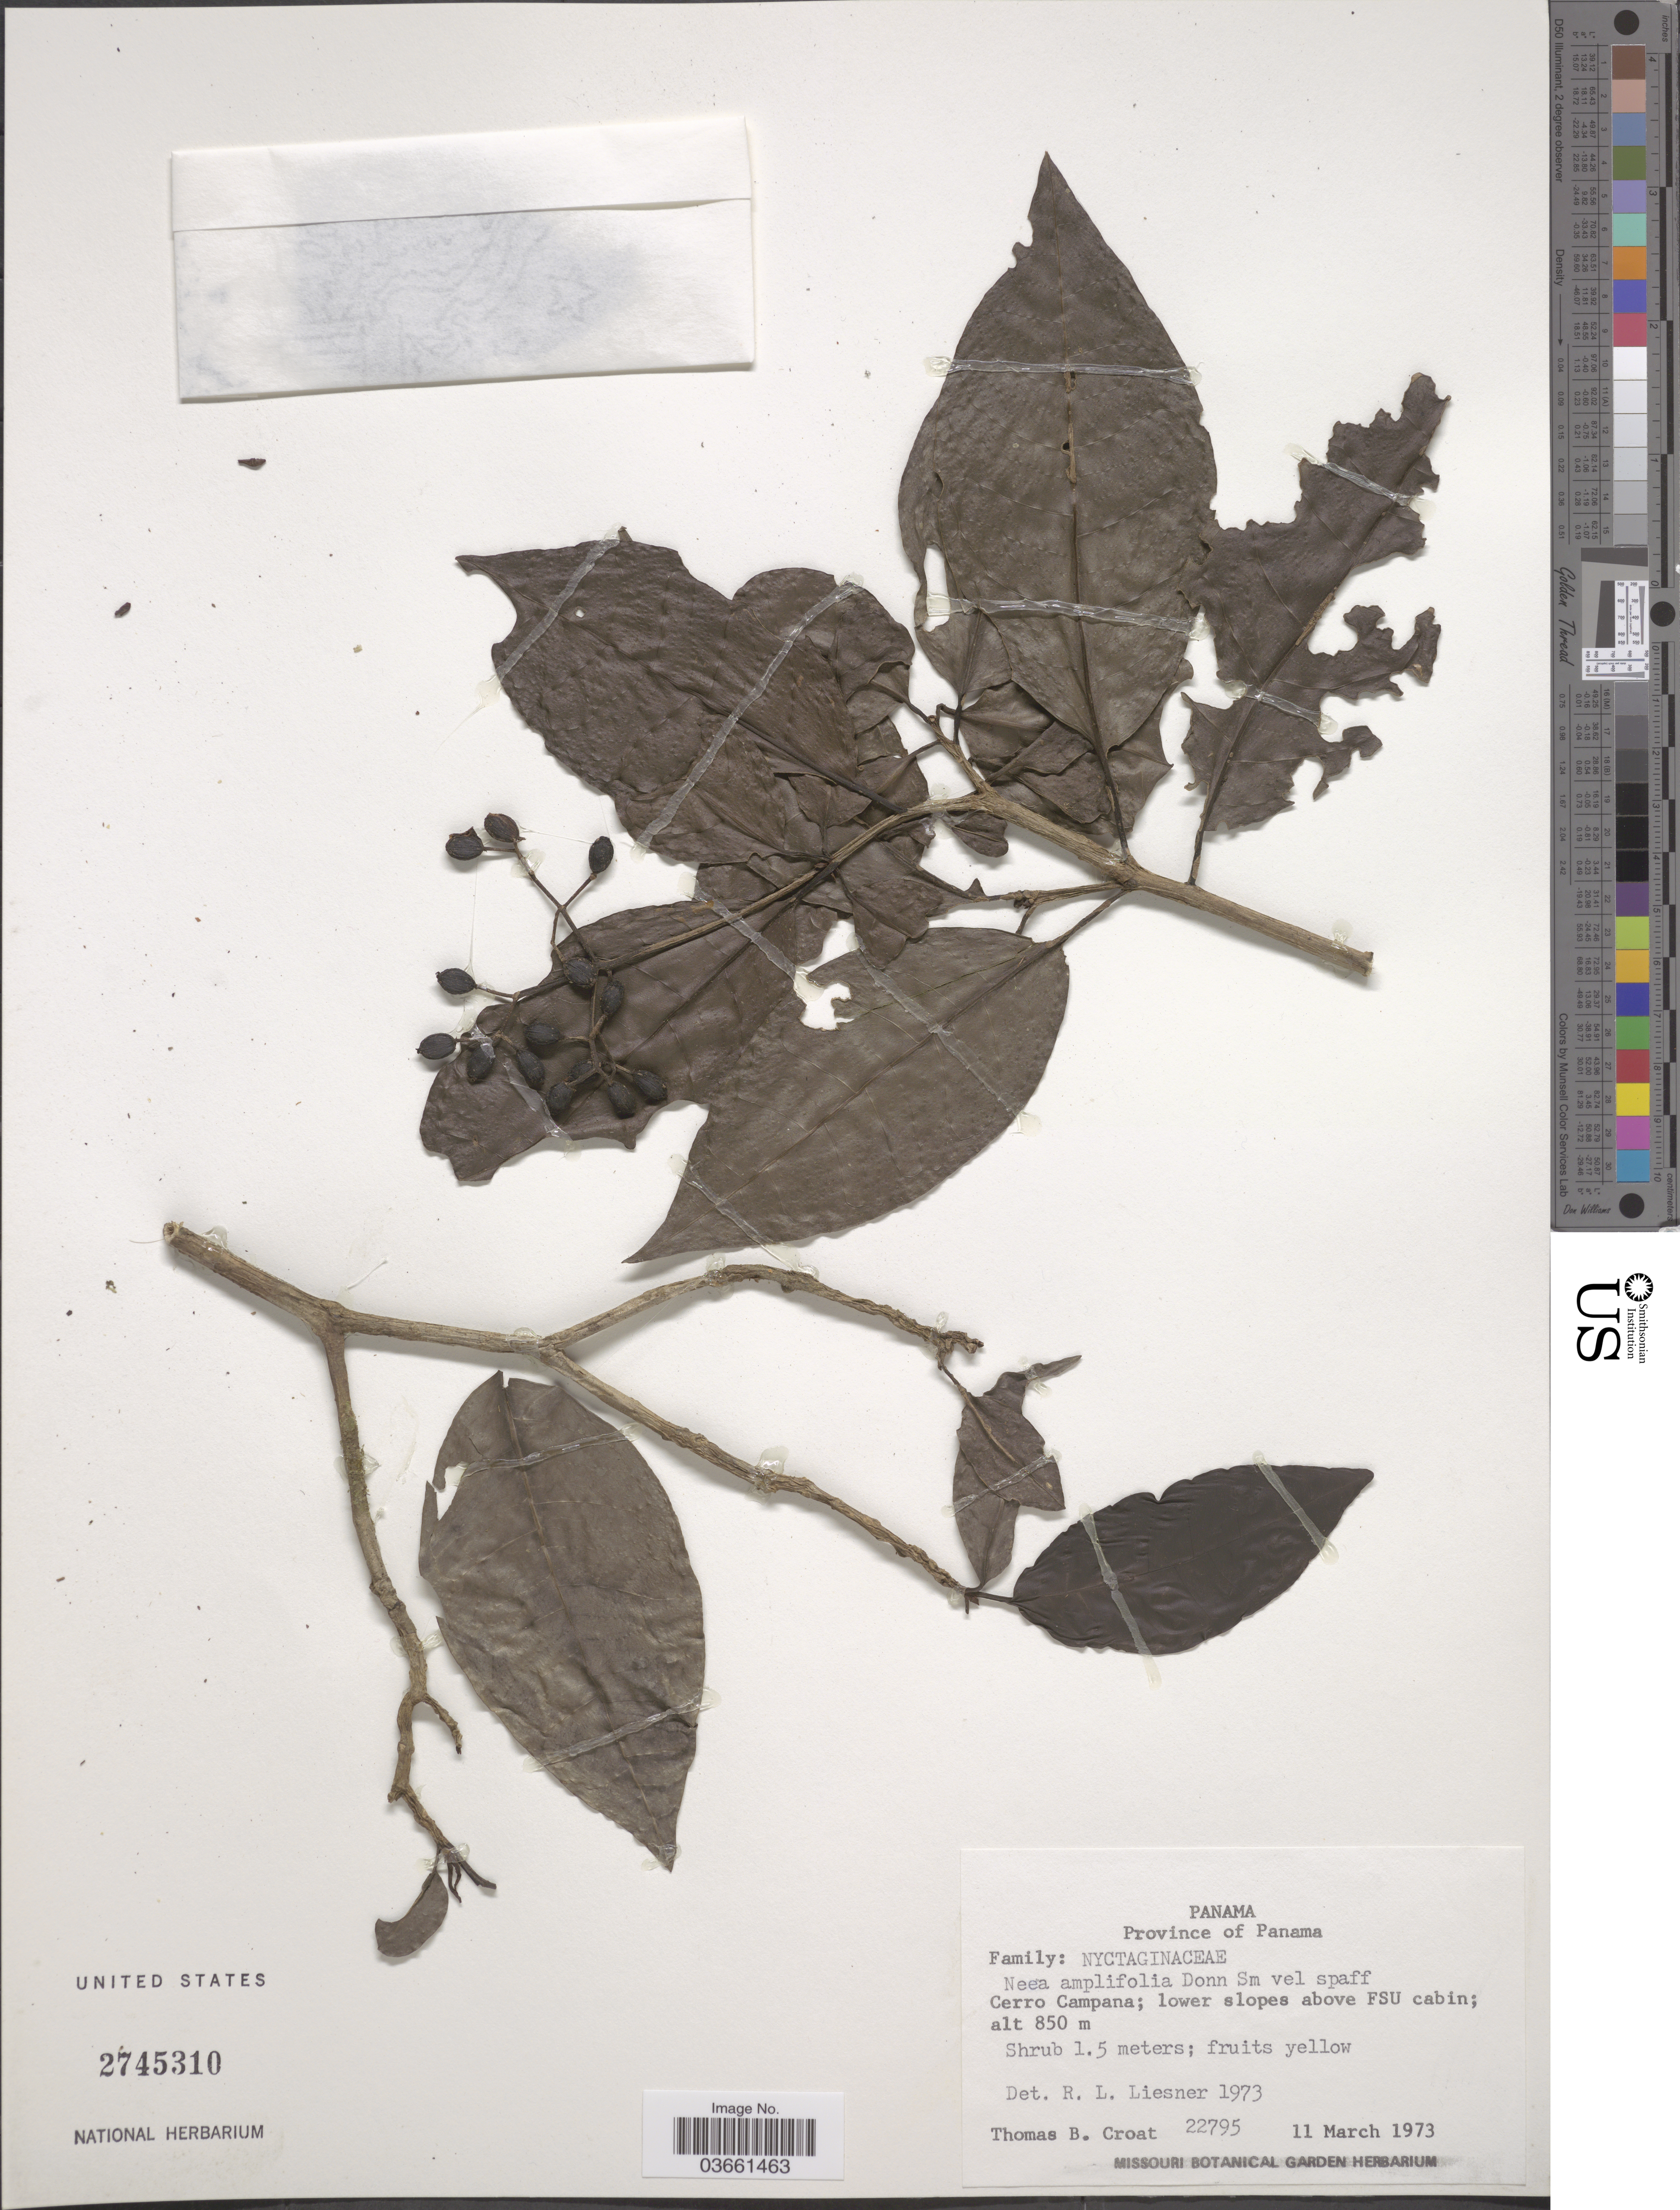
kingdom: Plantae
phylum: Tracheophyta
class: Magnoliopsida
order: Caryophyllales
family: Nyctaginaceae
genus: Neea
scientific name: Neea amplifolia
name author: Donn. Sm.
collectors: T. B. Croat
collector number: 22795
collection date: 1973-03-11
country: Panama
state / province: Panamá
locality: Cerro Campana; lower slopes above FSU cabin.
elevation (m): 850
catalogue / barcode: US 2745310